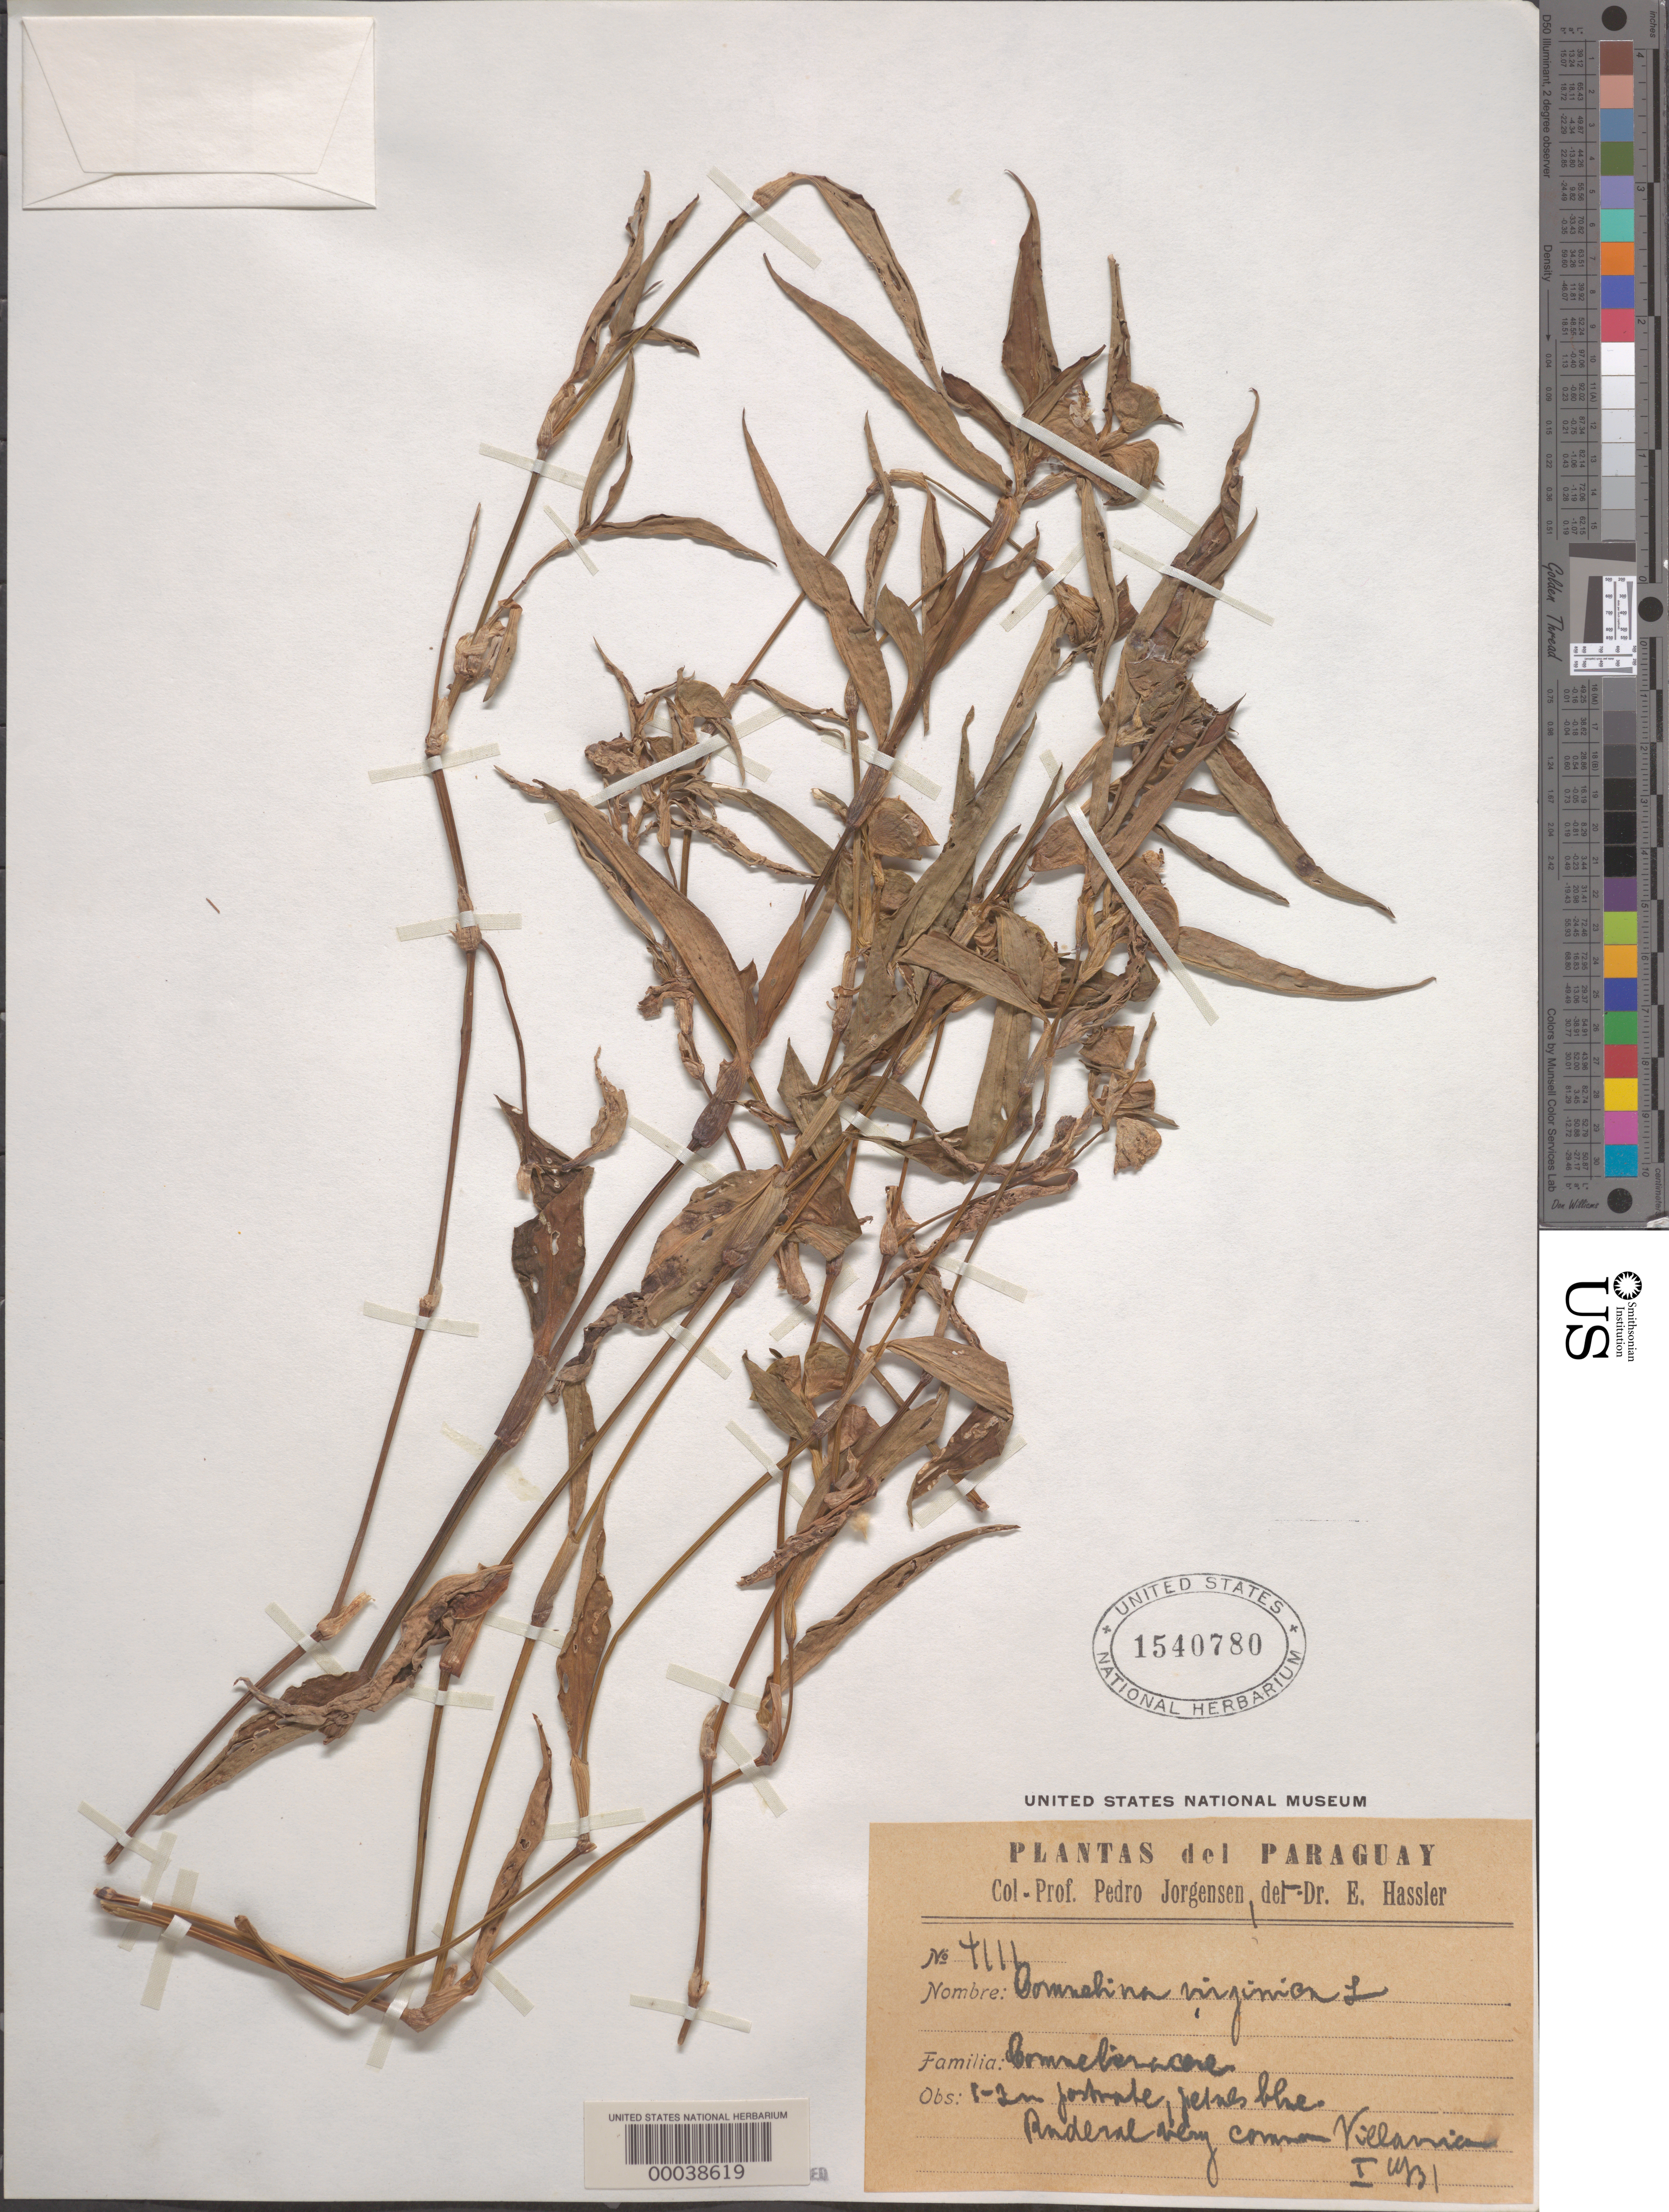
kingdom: Plantae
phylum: Tracheophyta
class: Liliopsida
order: Commelinales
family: Commelinaceae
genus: Commelina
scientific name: Commelina erecta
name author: L.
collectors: P. Jorgensen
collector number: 4111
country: Paraguay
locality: Villania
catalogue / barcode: US 1540780